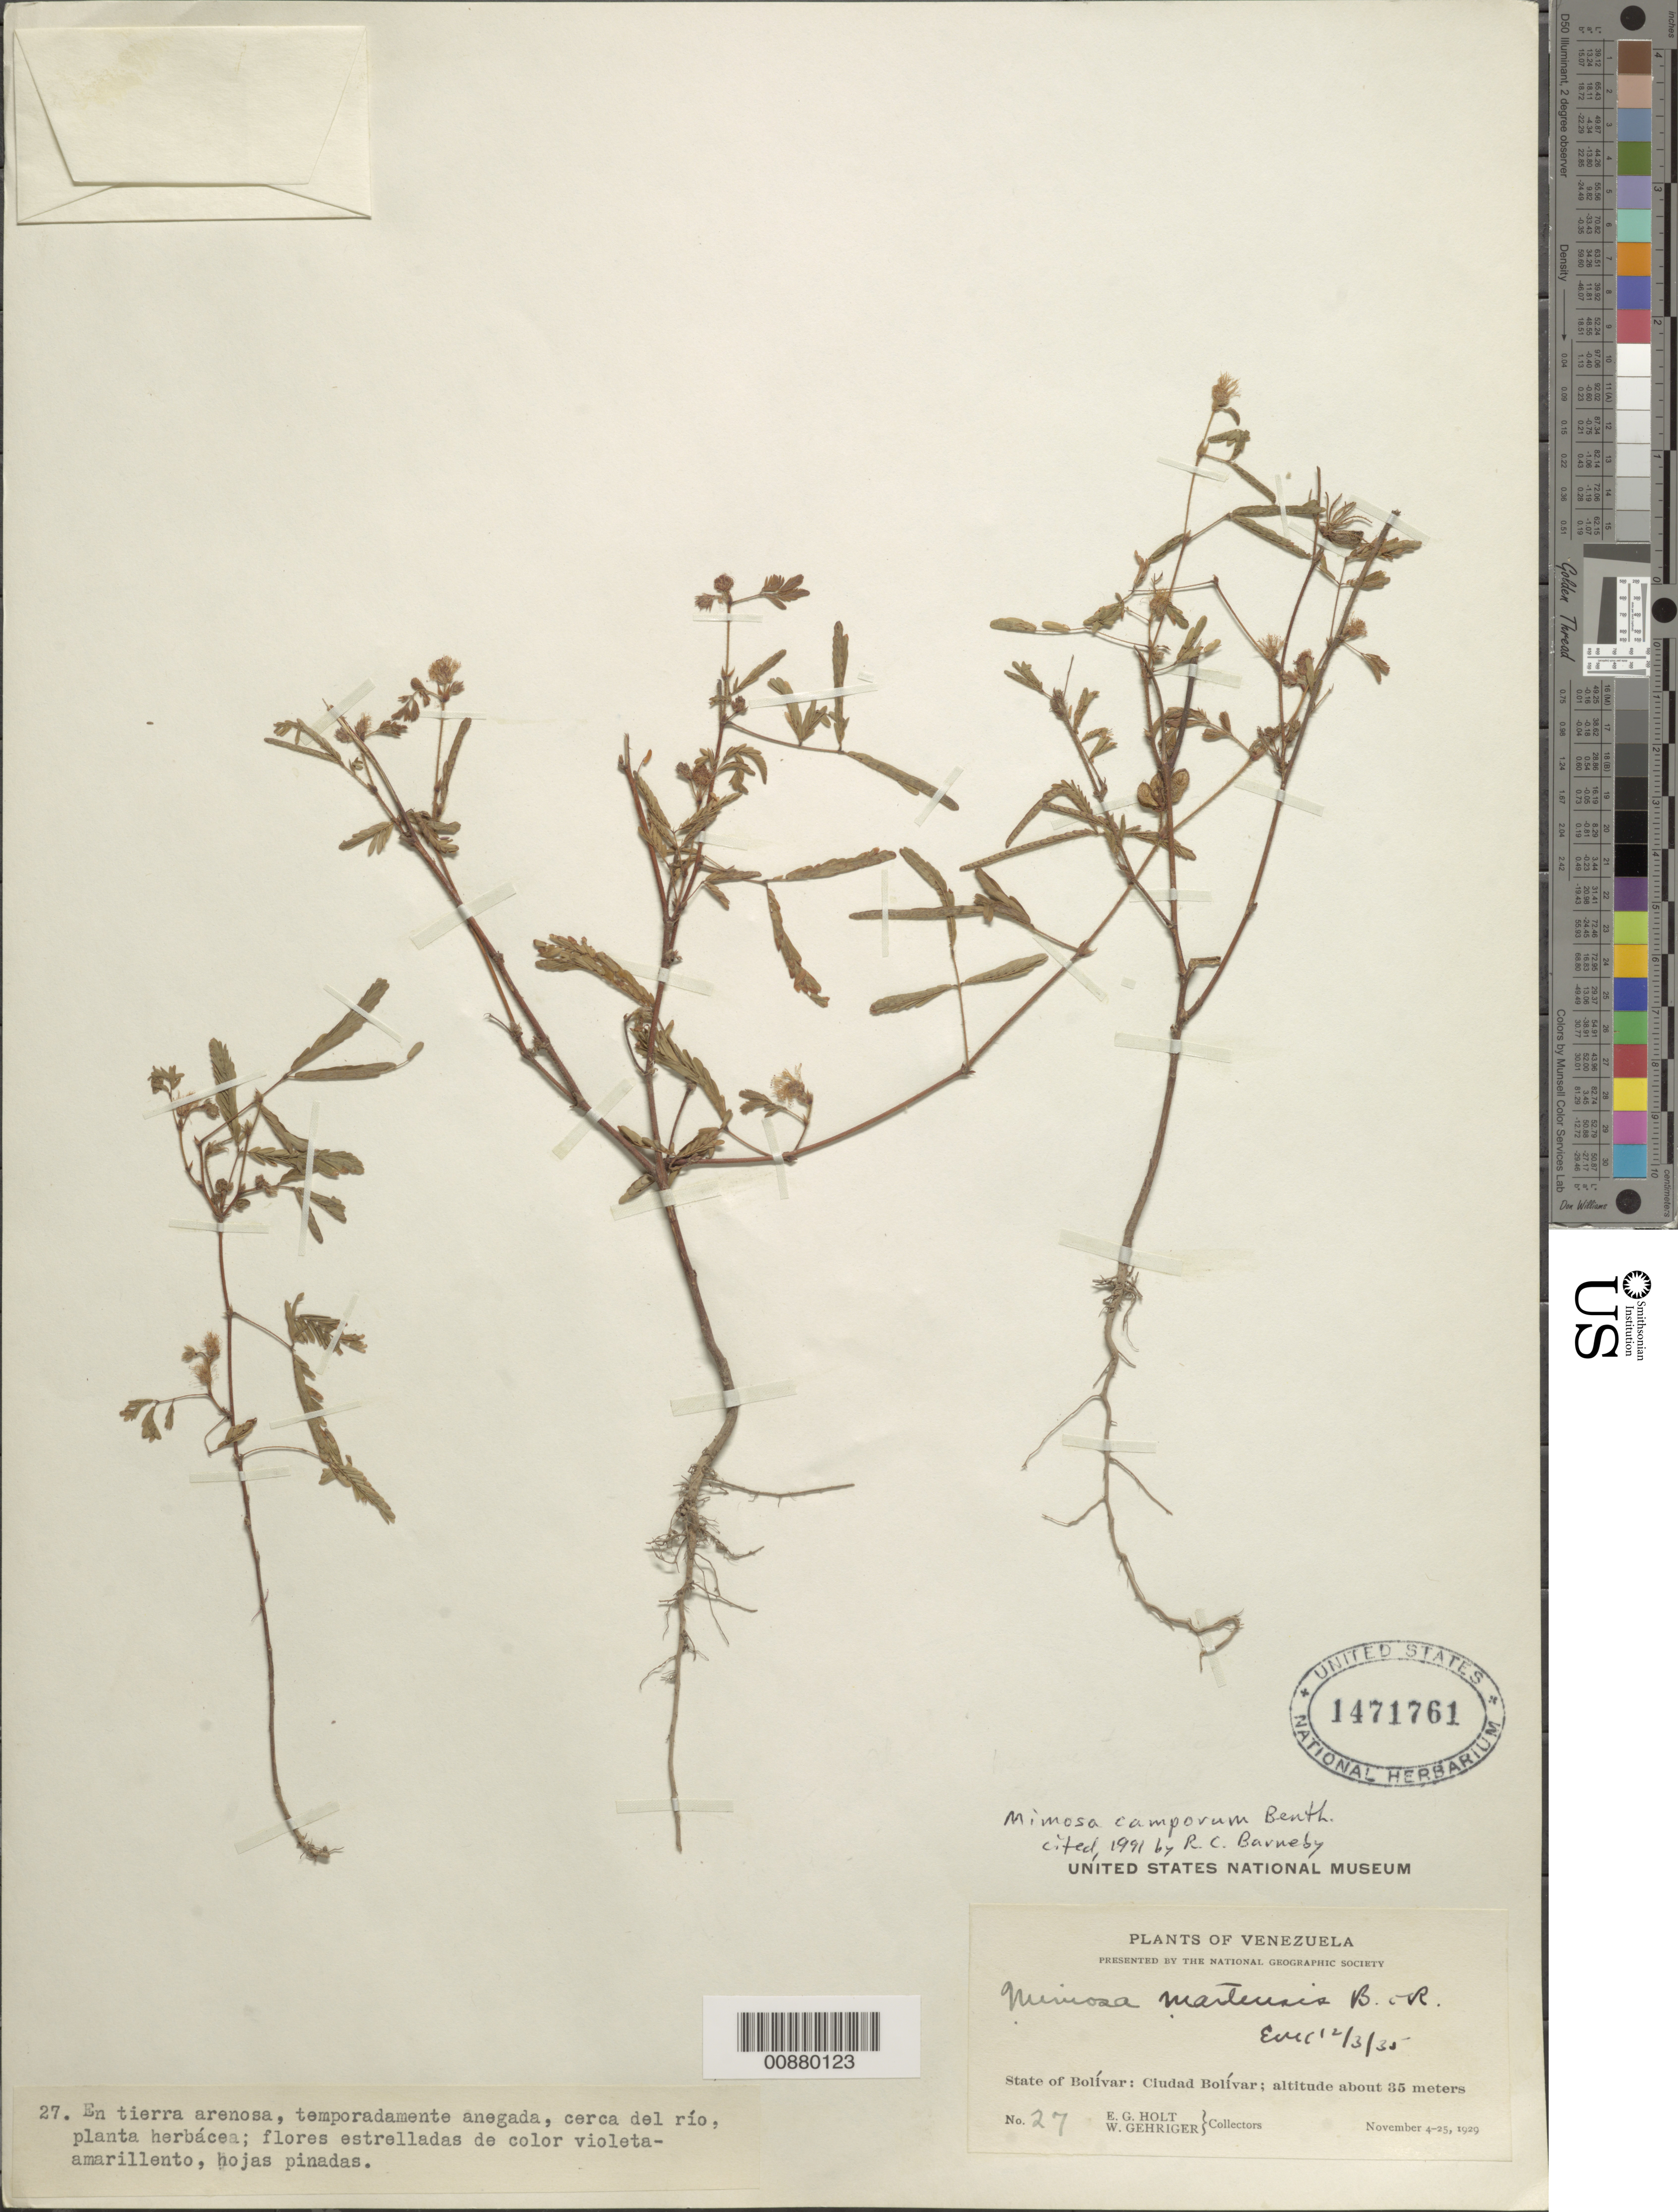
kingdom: Plantae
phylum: Tracheophyta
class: Magnoliopsida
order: Fabales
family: Fabaceae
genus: Mimosa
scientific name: Mimosa camporum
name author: Benth.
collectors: E. Holt & W. Gehriger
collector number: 27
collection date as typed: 4-Nov-29 to 25-Nov-29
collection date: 1929-11-04/1929-11-25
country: Venezuela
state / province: Bolívar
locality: Ciudad Bolívar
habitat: Tierra arenosa, temporadamente anegada, cerca del rio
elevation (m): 35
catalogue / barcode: US 1471761